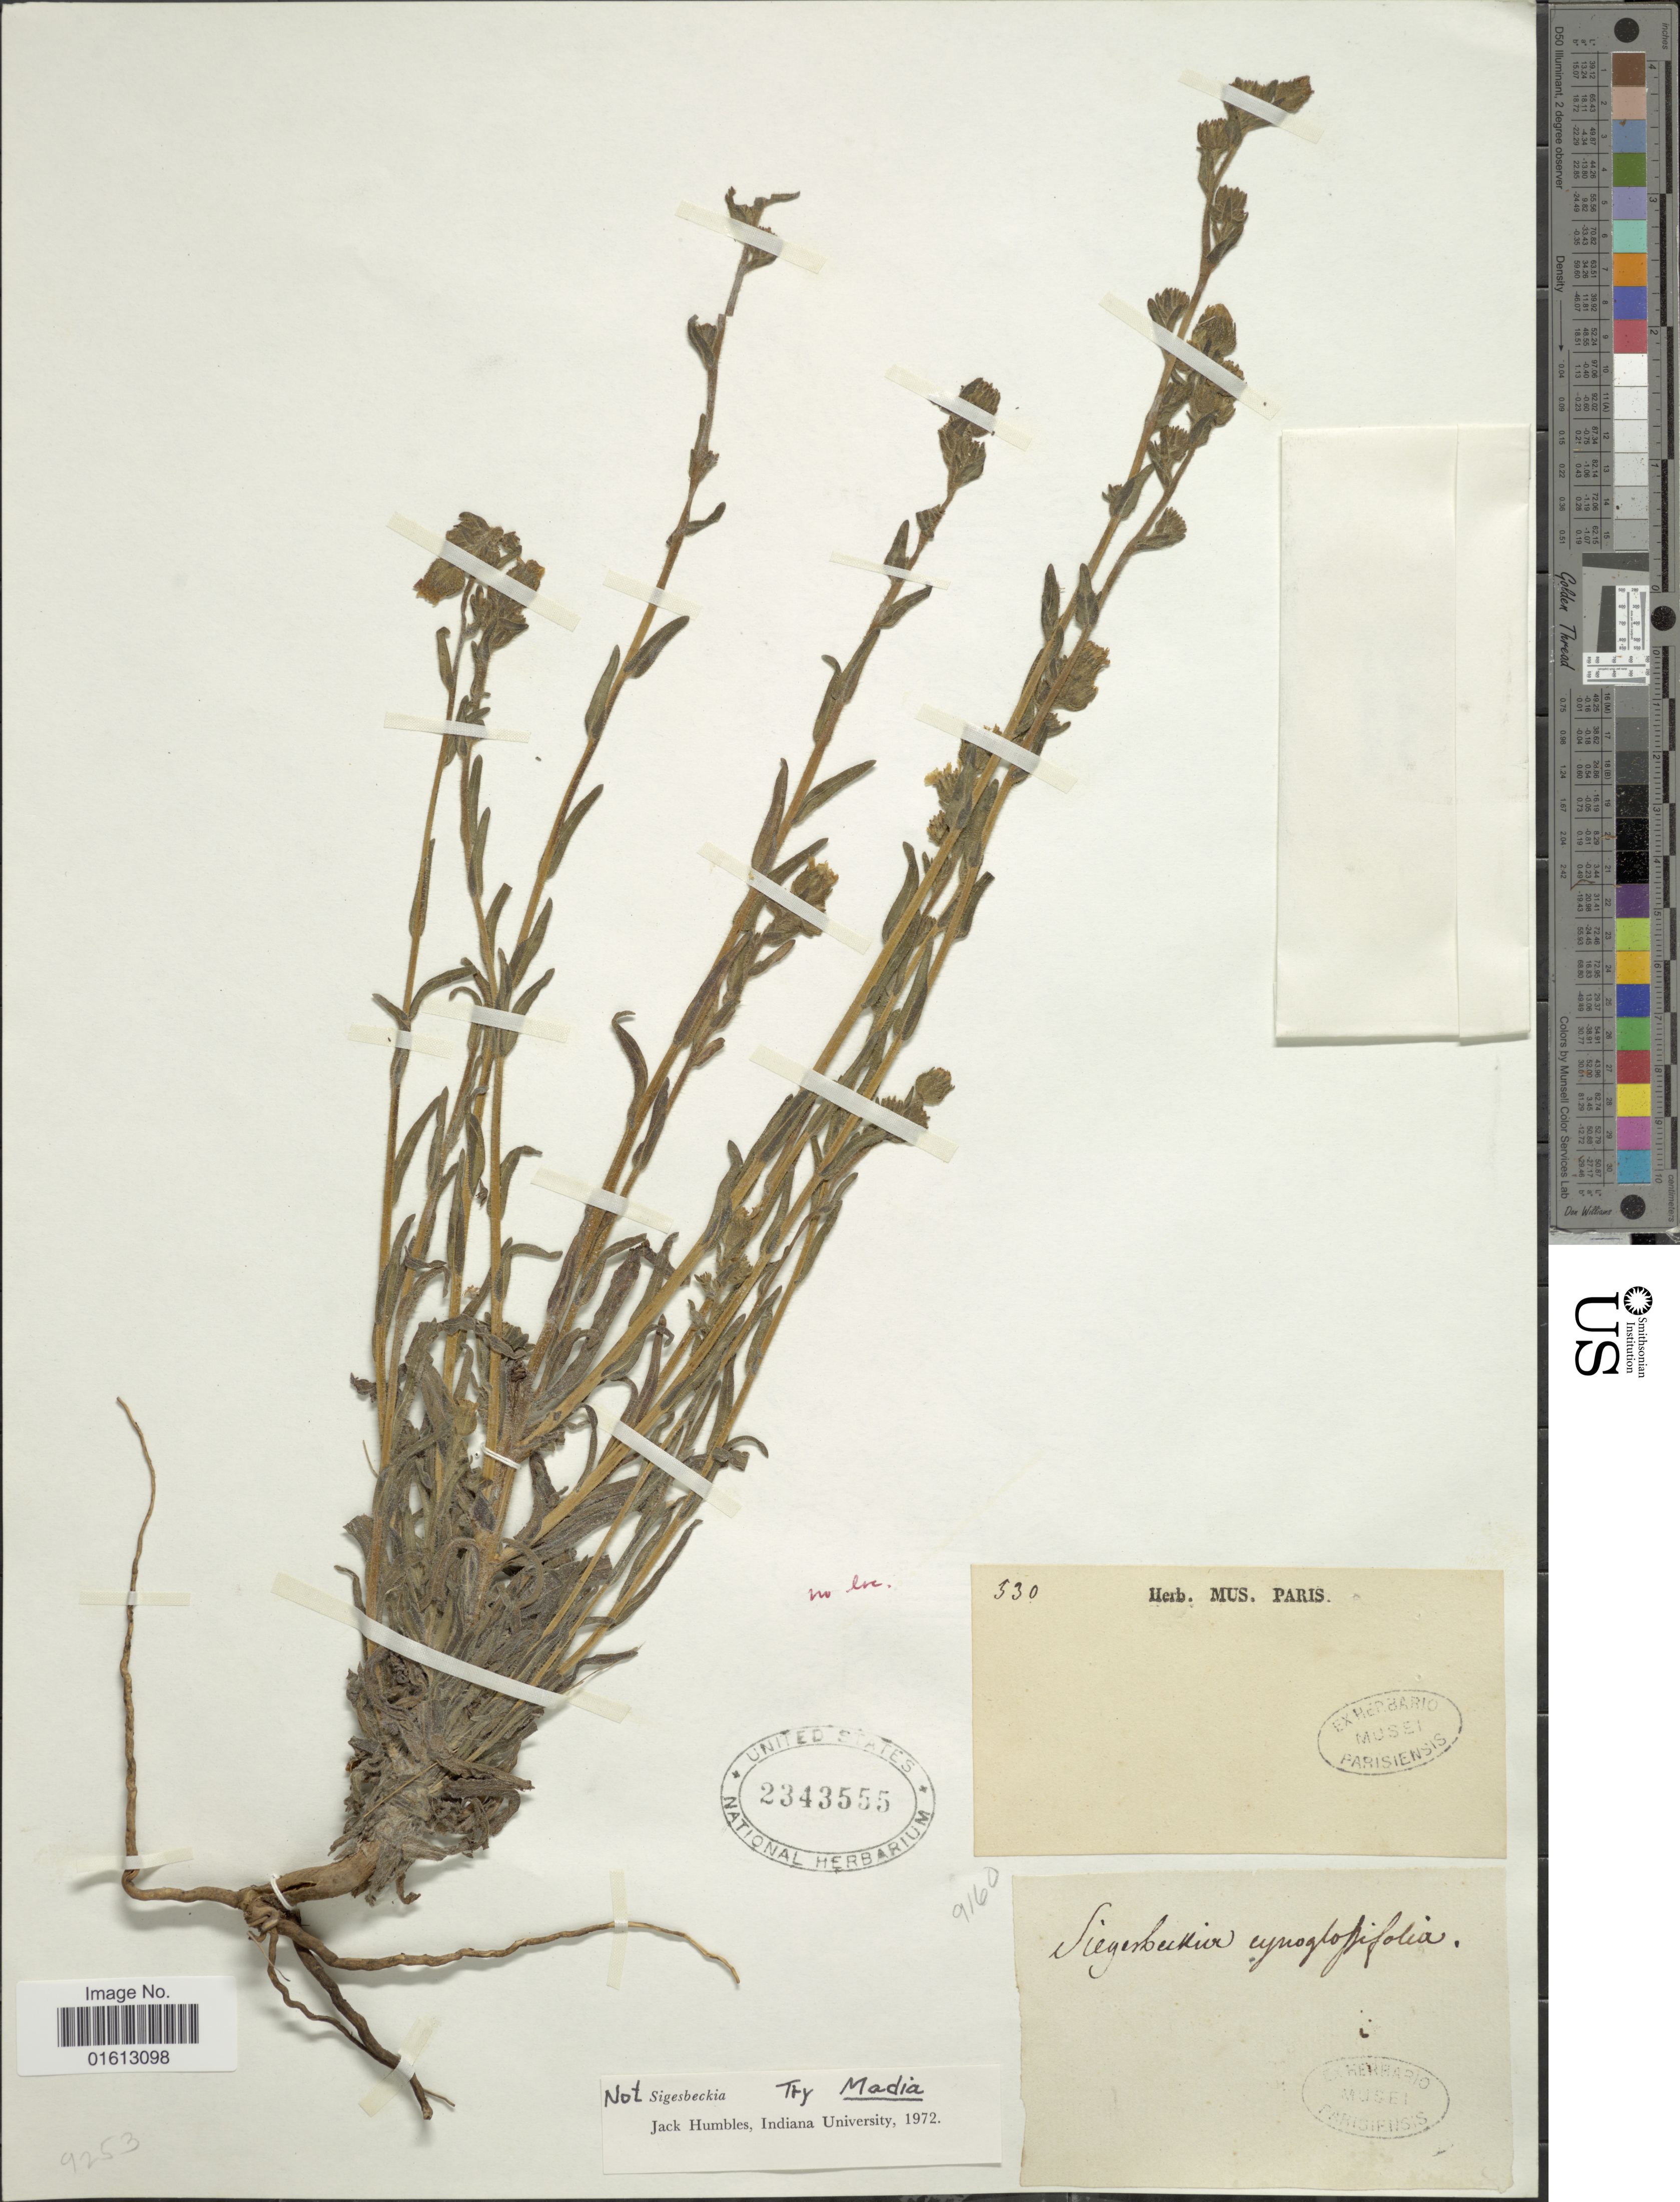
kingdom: Plantae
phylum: Tracheophyta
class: Magnoliopsida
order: Asterales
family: Asteraceae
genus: Madia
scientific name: Madia sp.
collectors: Herb. Mus. Paris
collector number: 530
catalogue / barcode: US 2343555